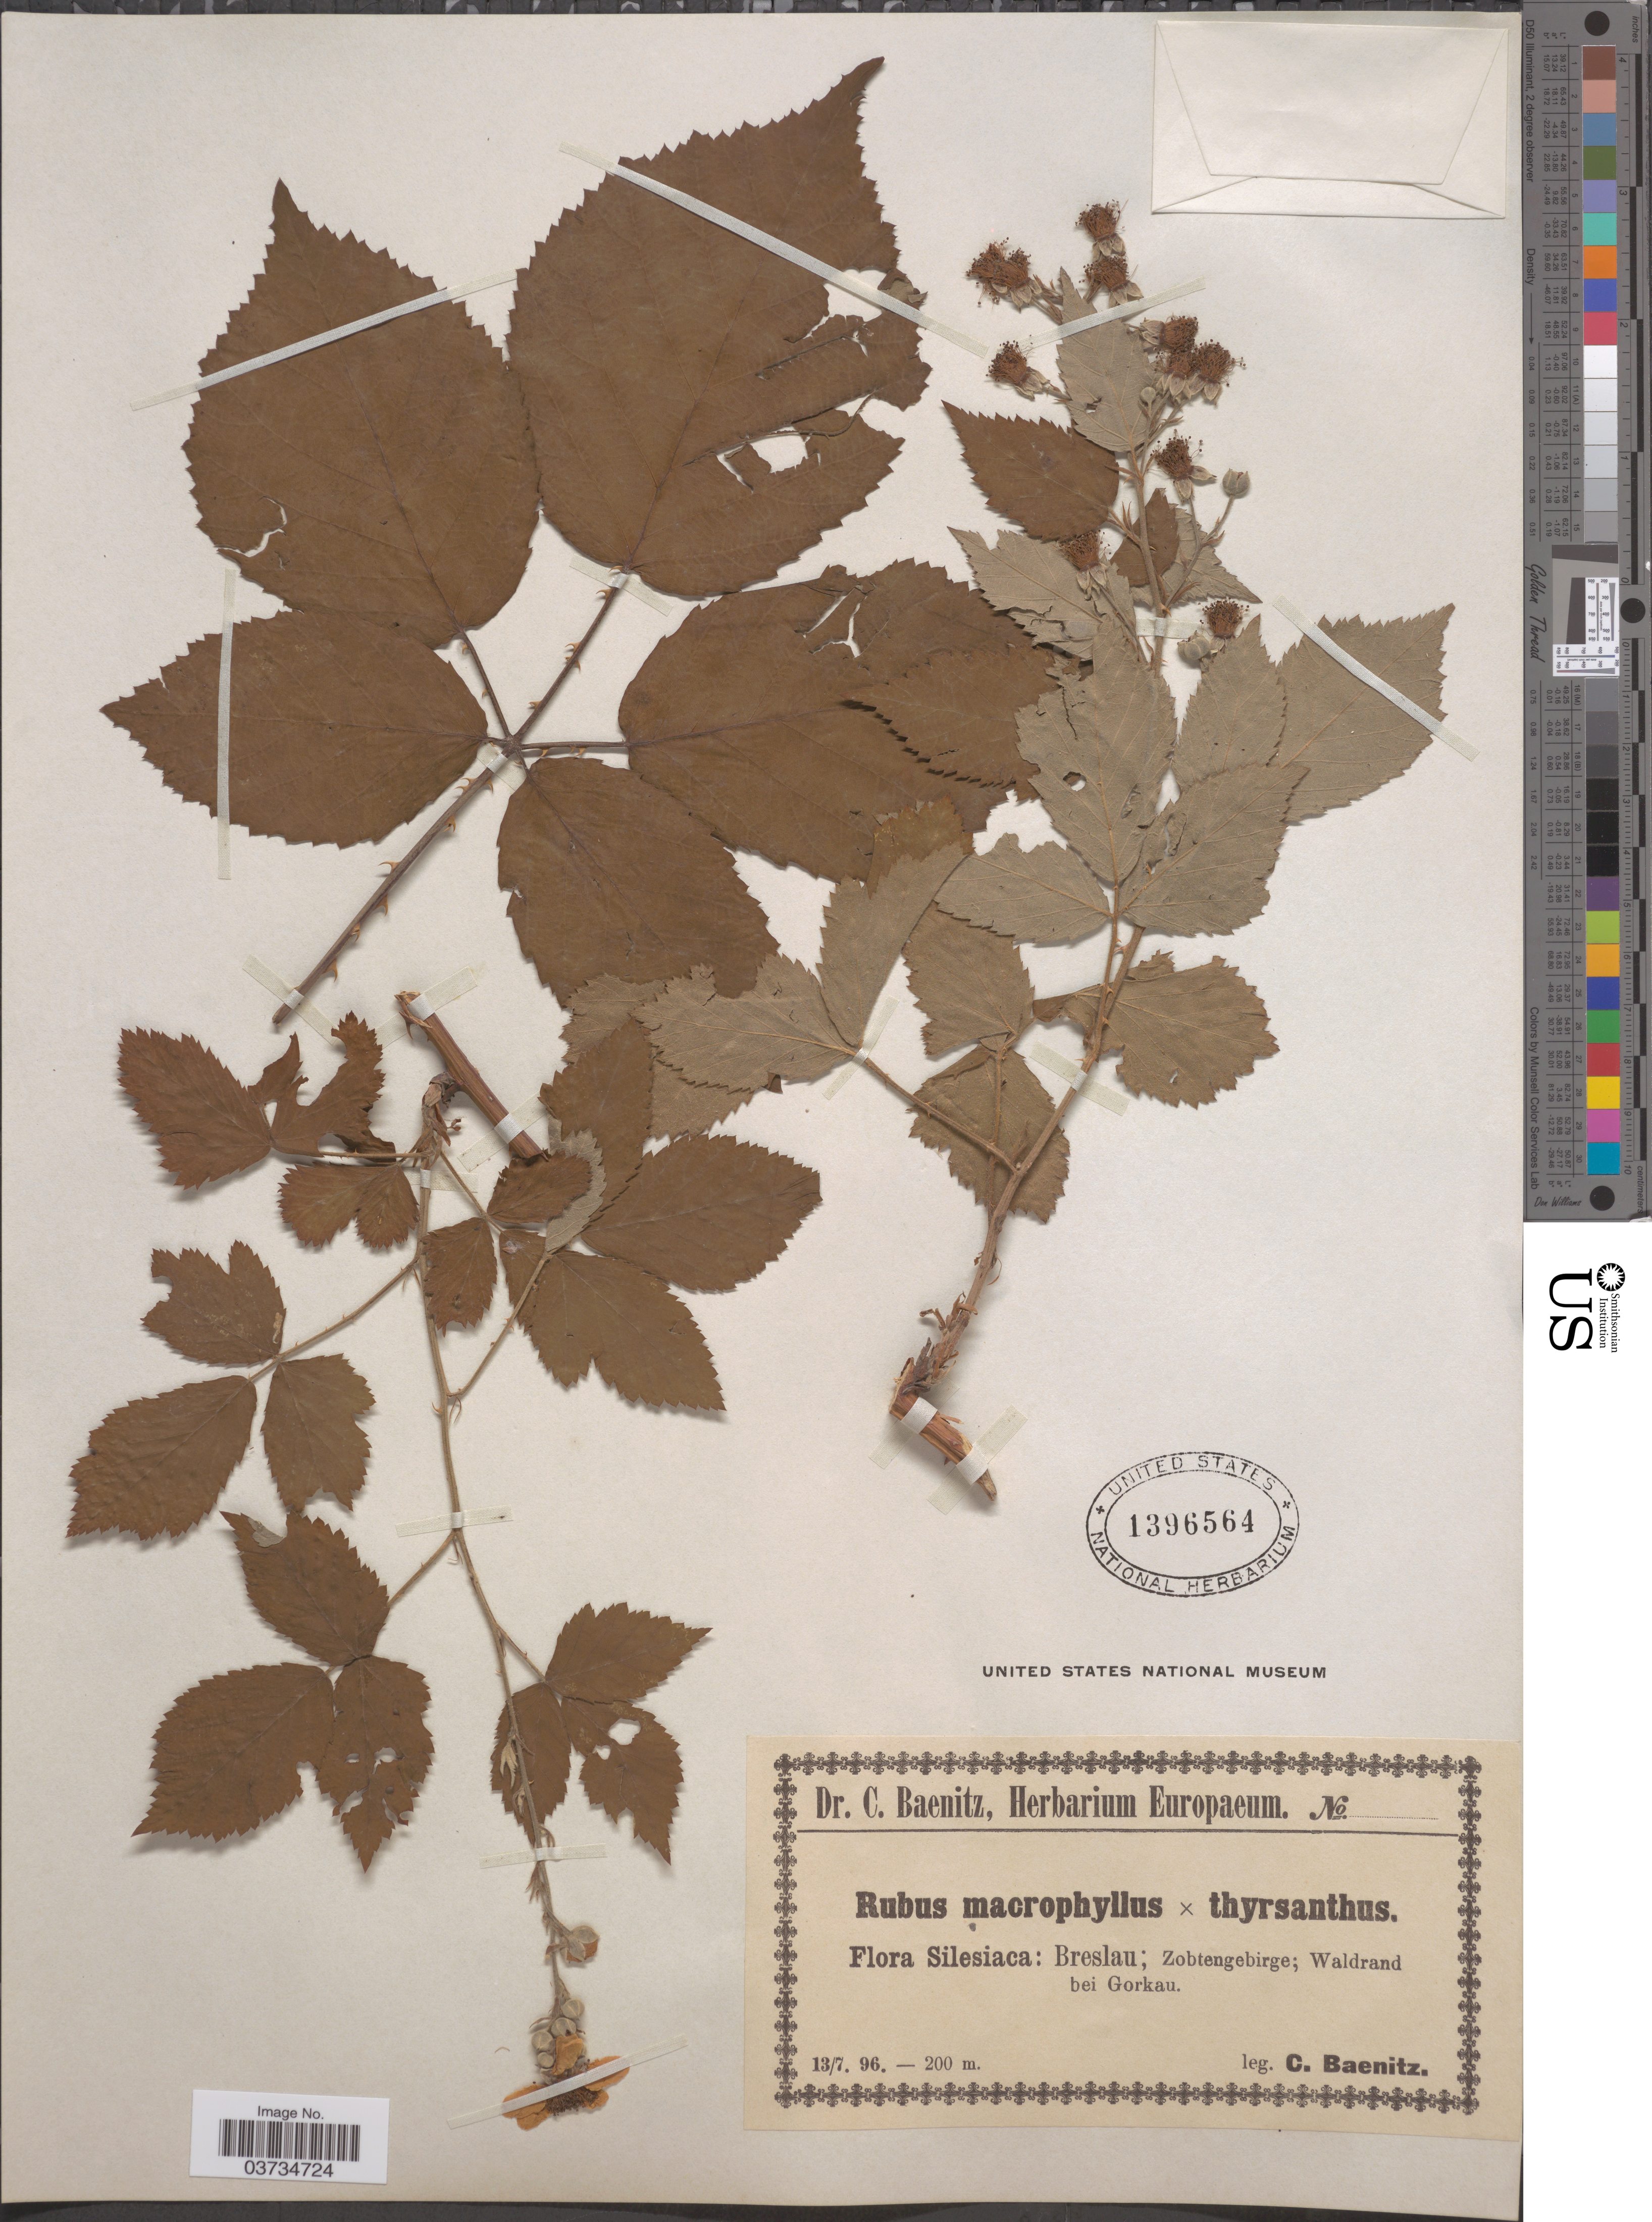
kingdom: Plantae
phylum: Tracheophyta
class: Magnoliopsida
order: Rosales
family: Rosaceae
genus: Rubus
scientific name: Rubus macrophyllus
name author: Weihe & Nees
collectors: C. G. Baenitz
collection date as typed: Transcribed d/m/y: 13/7/96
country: Poland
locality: Silesiaca: Breslau; Zobtengebirge; Waldrand bei Gorkau.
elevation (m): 200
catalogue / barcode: US 1396564